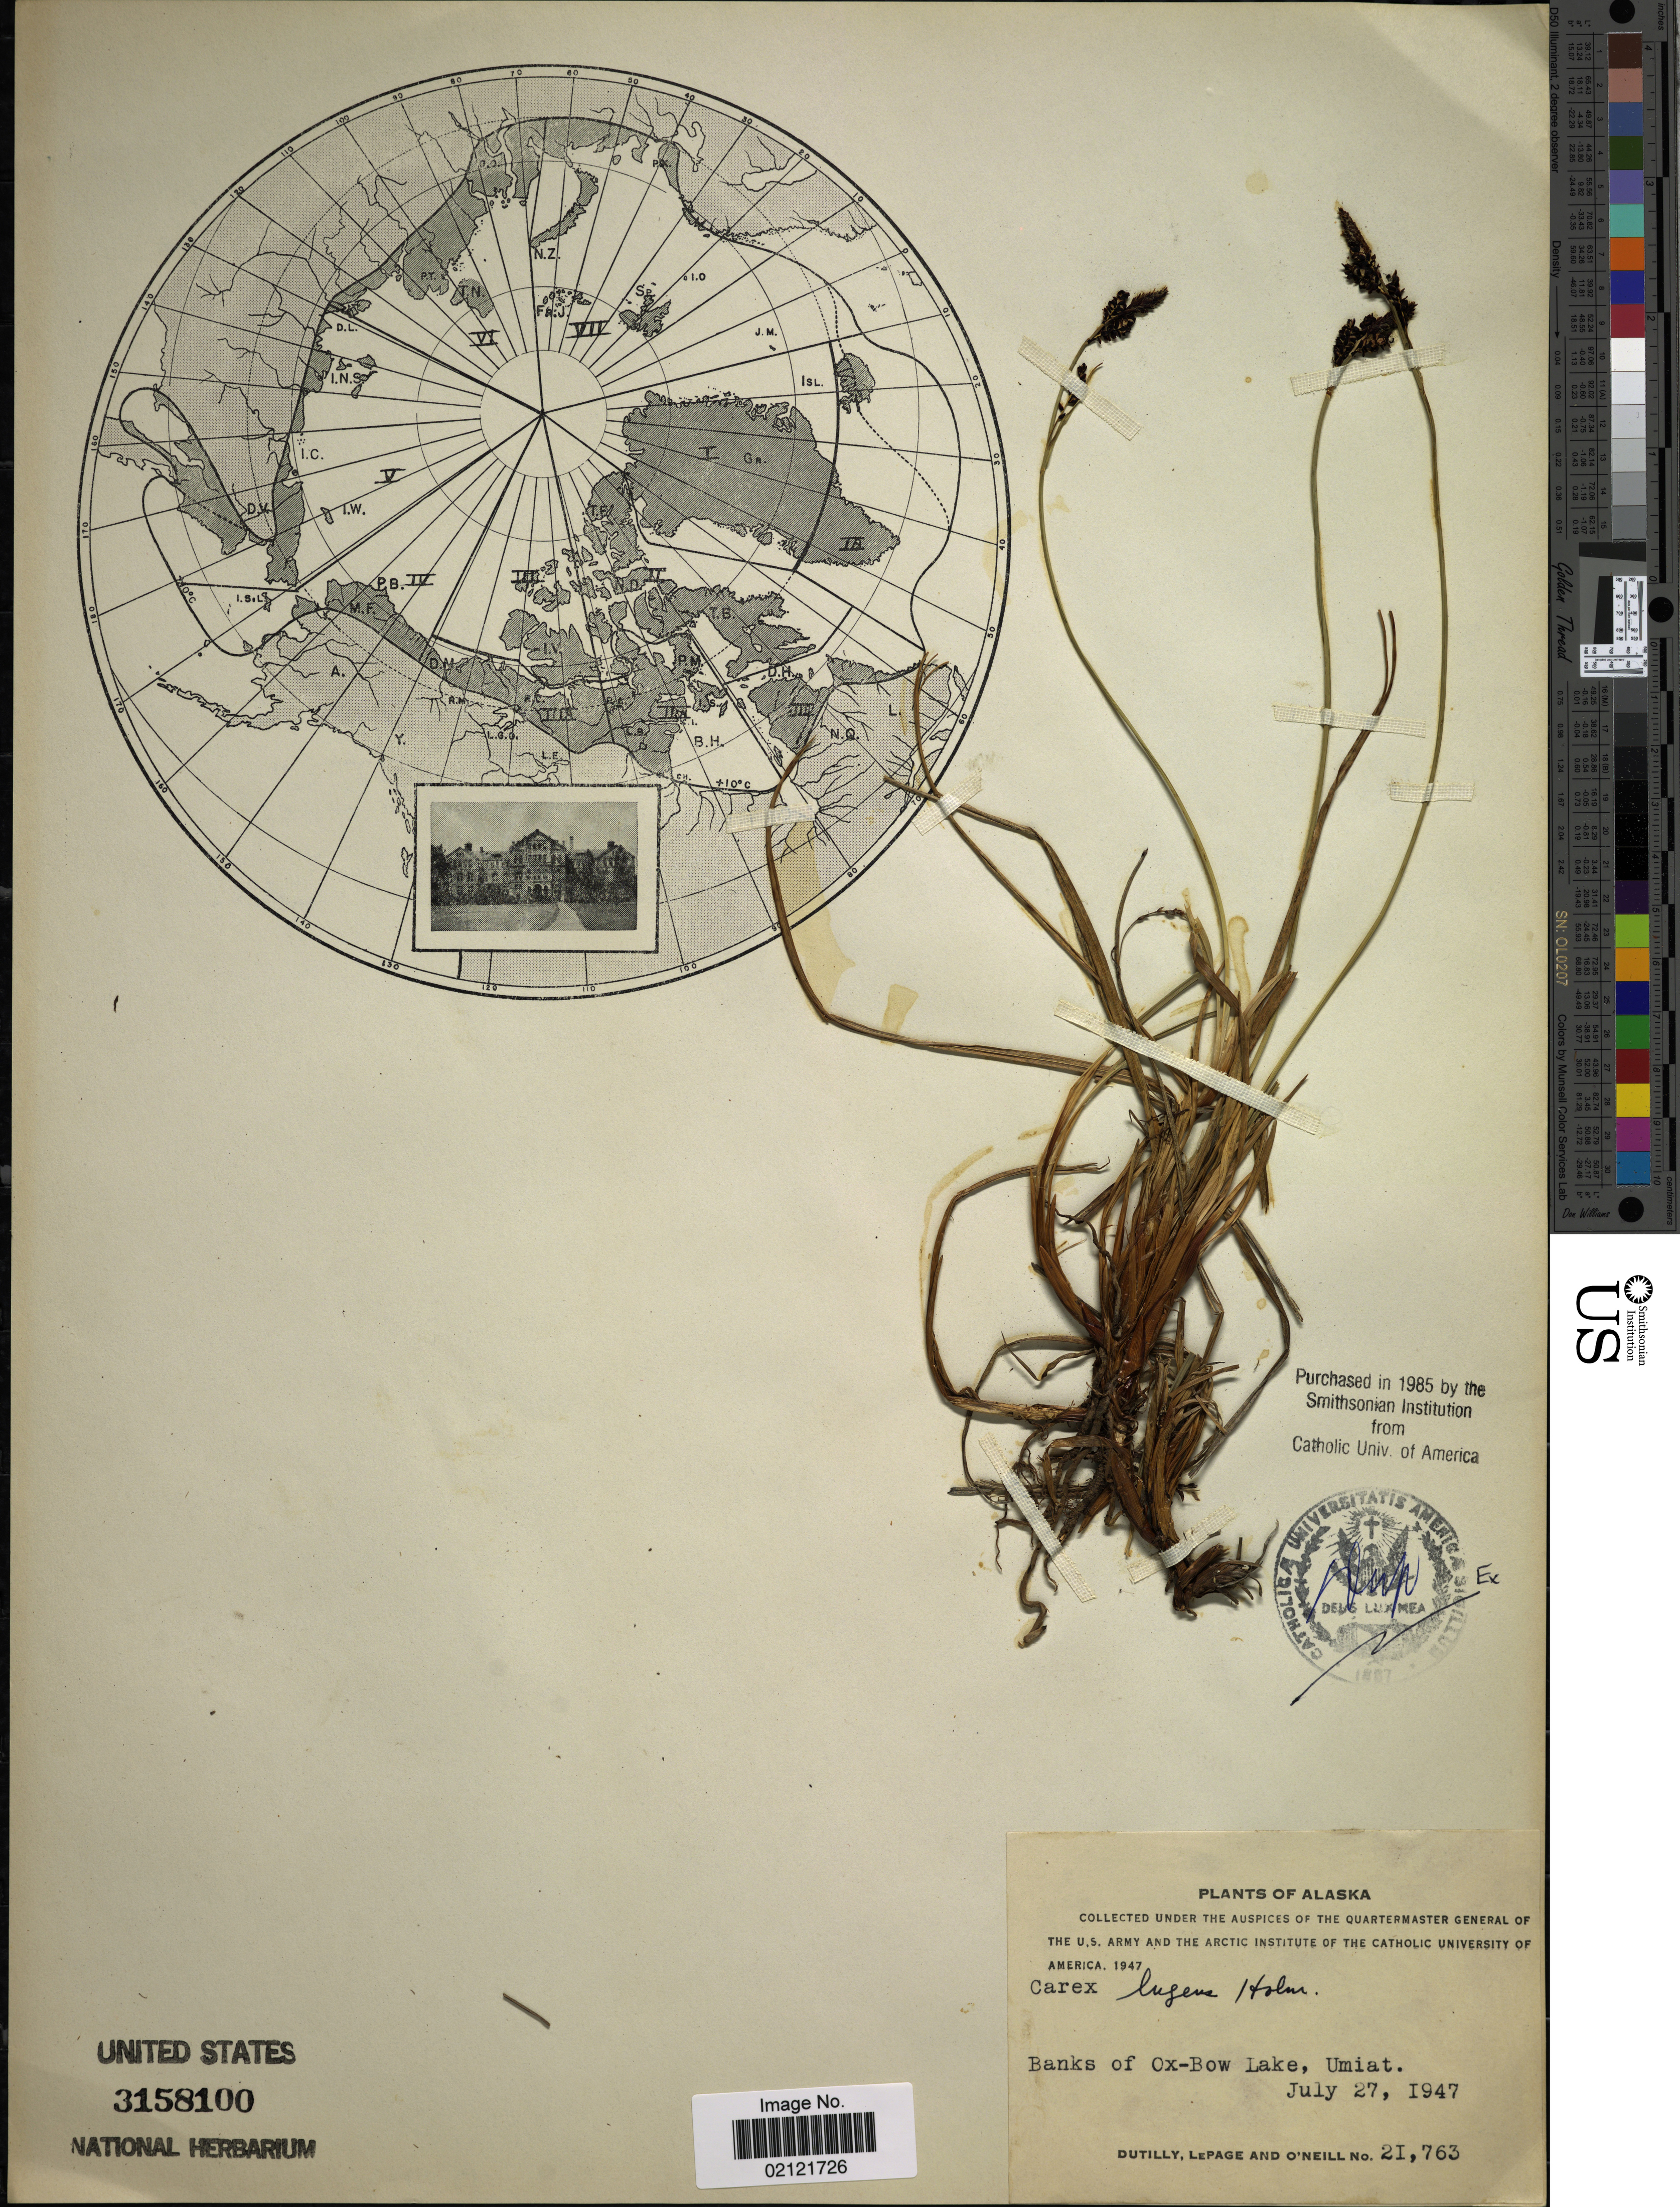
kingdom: Plantae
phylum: Tracheophyta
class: Liliopsida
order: Poales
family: Cyperaceae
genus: Carex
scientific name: Carex bigelowii subsp. lugens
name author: (Holm) T.V. Egorova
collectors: -. Dutilly, -. LePage & -. O'Neill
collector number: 21763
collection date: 1947-07-27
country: United States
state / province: Alaska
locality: Bank of Ox-Bow Lake, Umiat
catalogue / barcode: US 3158100